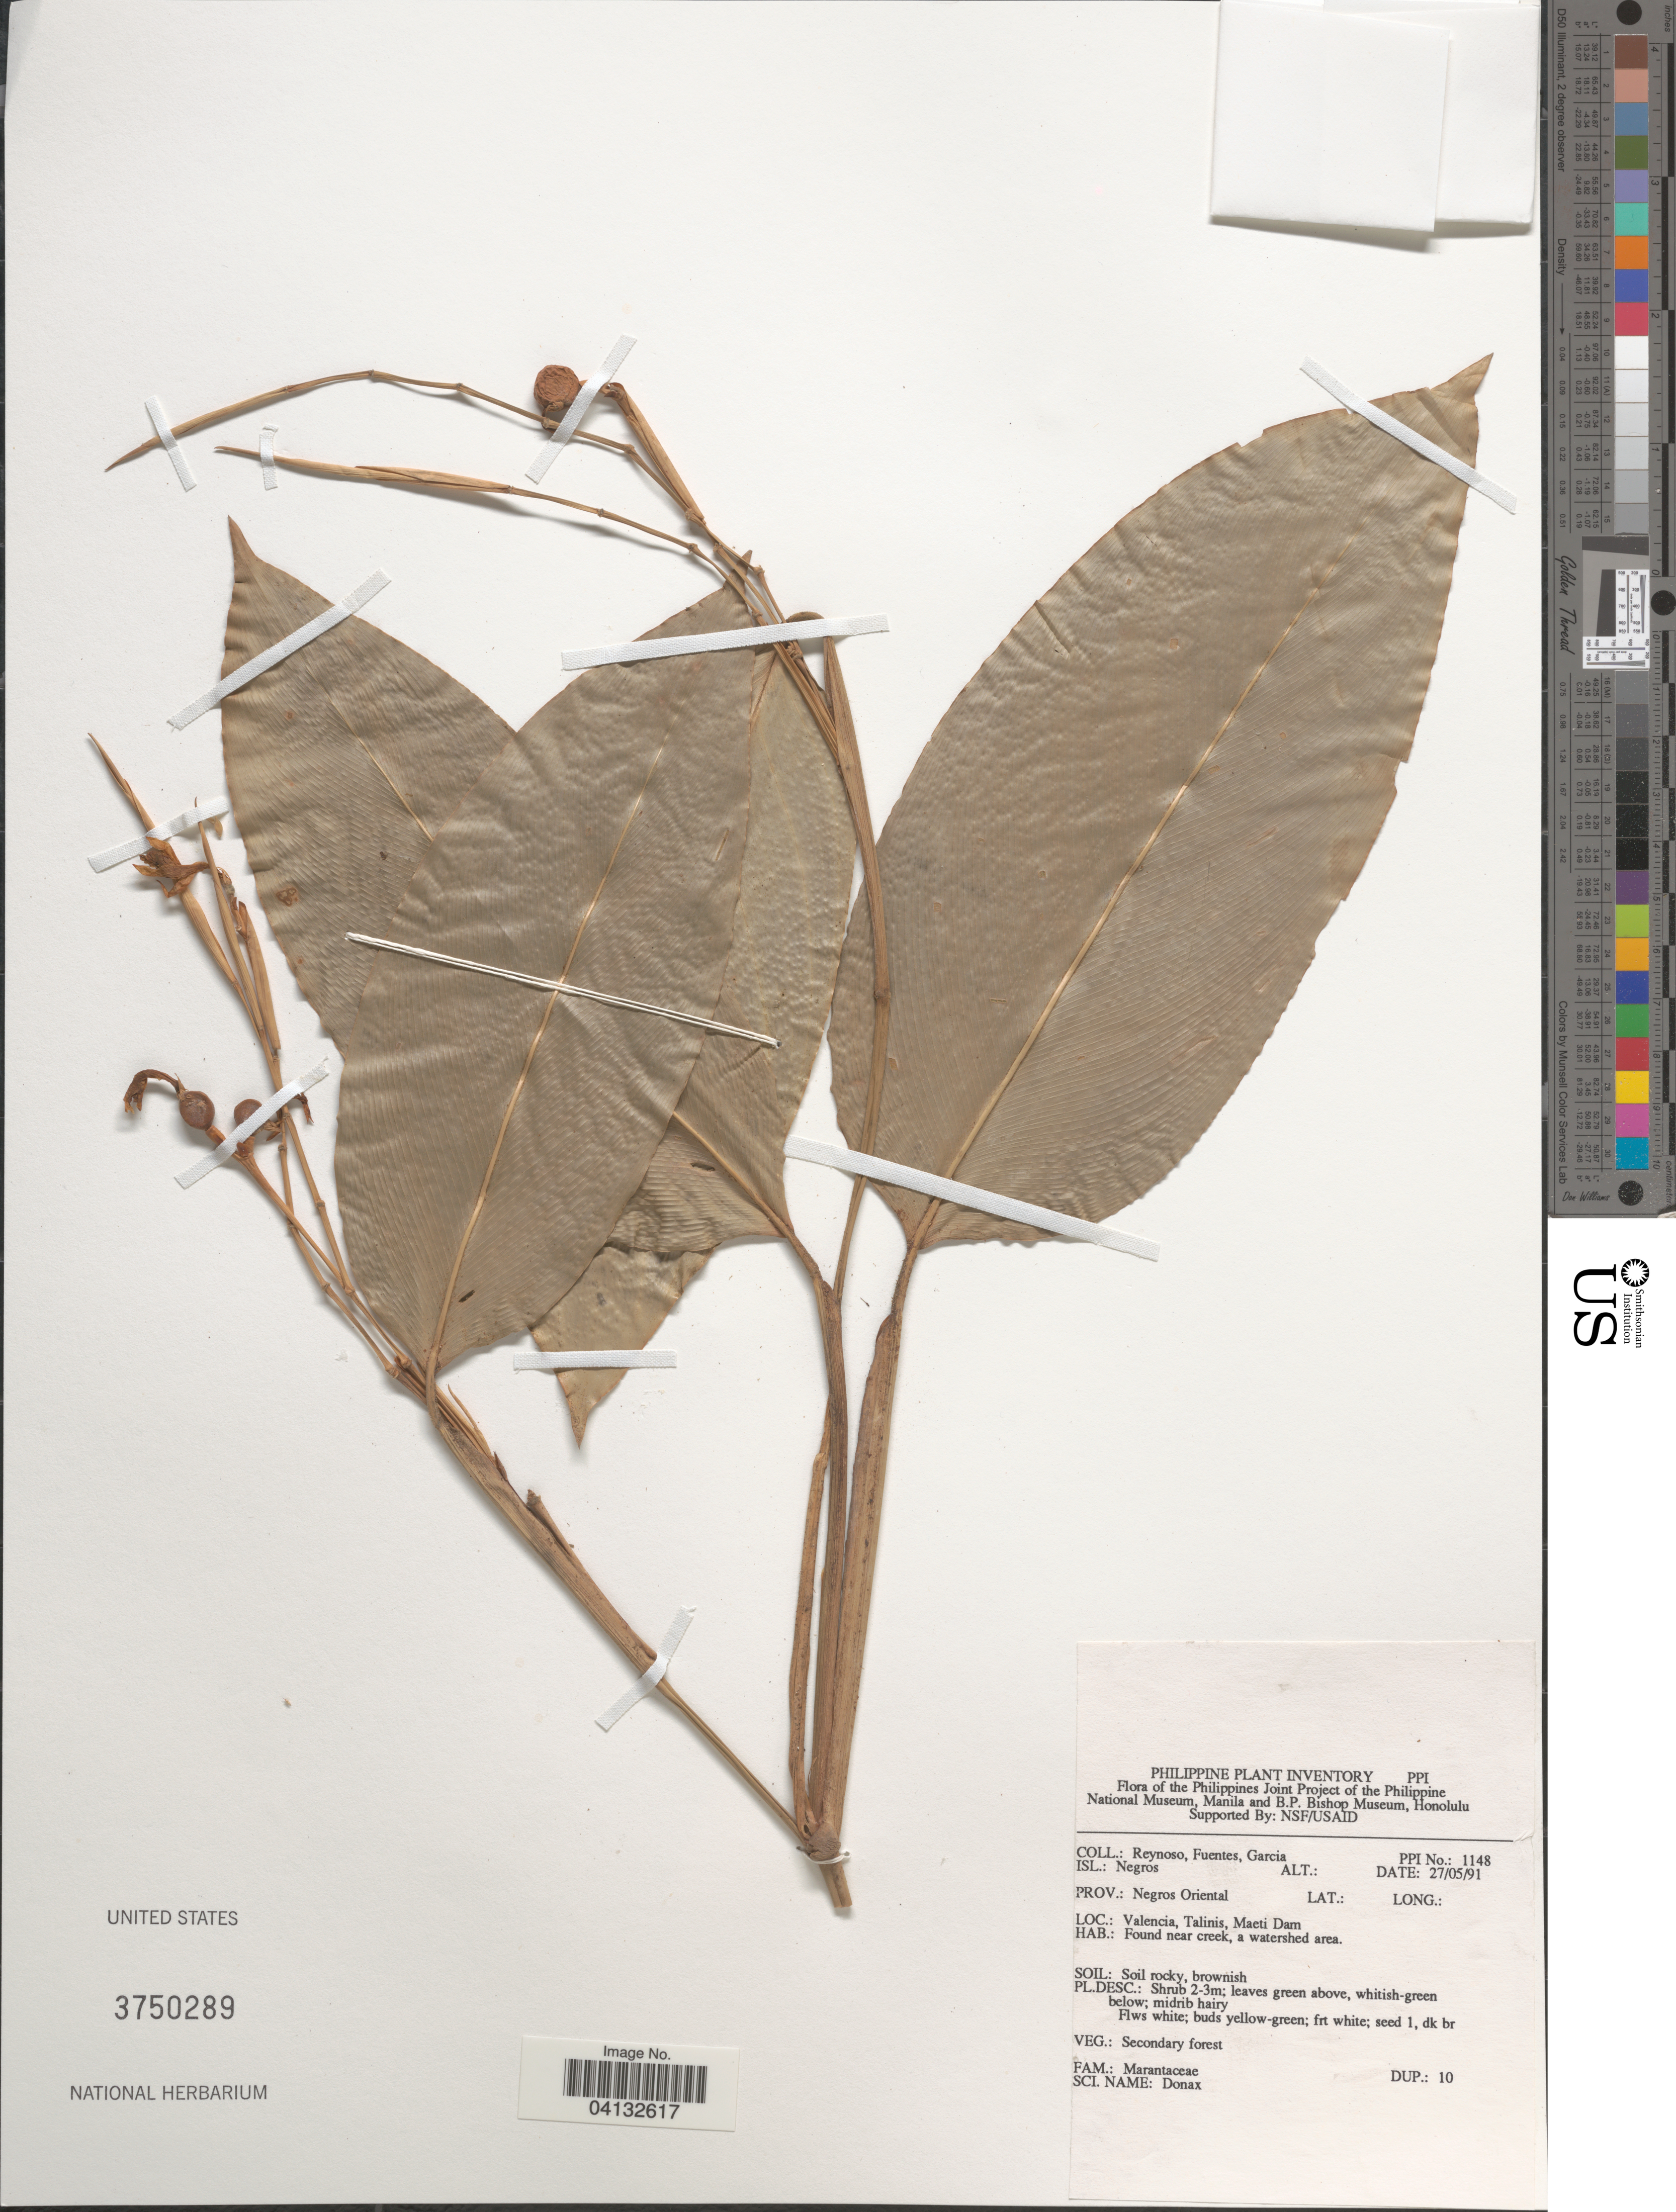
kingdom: Plantae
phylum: Tracheophyta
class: Liliopsida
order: Zingiberales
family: Marantaceae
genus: Donax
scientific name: Donax sp.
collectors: E. Reynoso, -. Fuentes & H. Garcia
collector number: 1148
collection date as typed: Transcribed d/m/y: 27/5/91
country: Philippines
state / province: Central Visayas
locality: Isl.: Negros. Prov.: Negros Oriental. Valencia, Talinis, Maeti Dam.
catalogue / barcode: US 3750289